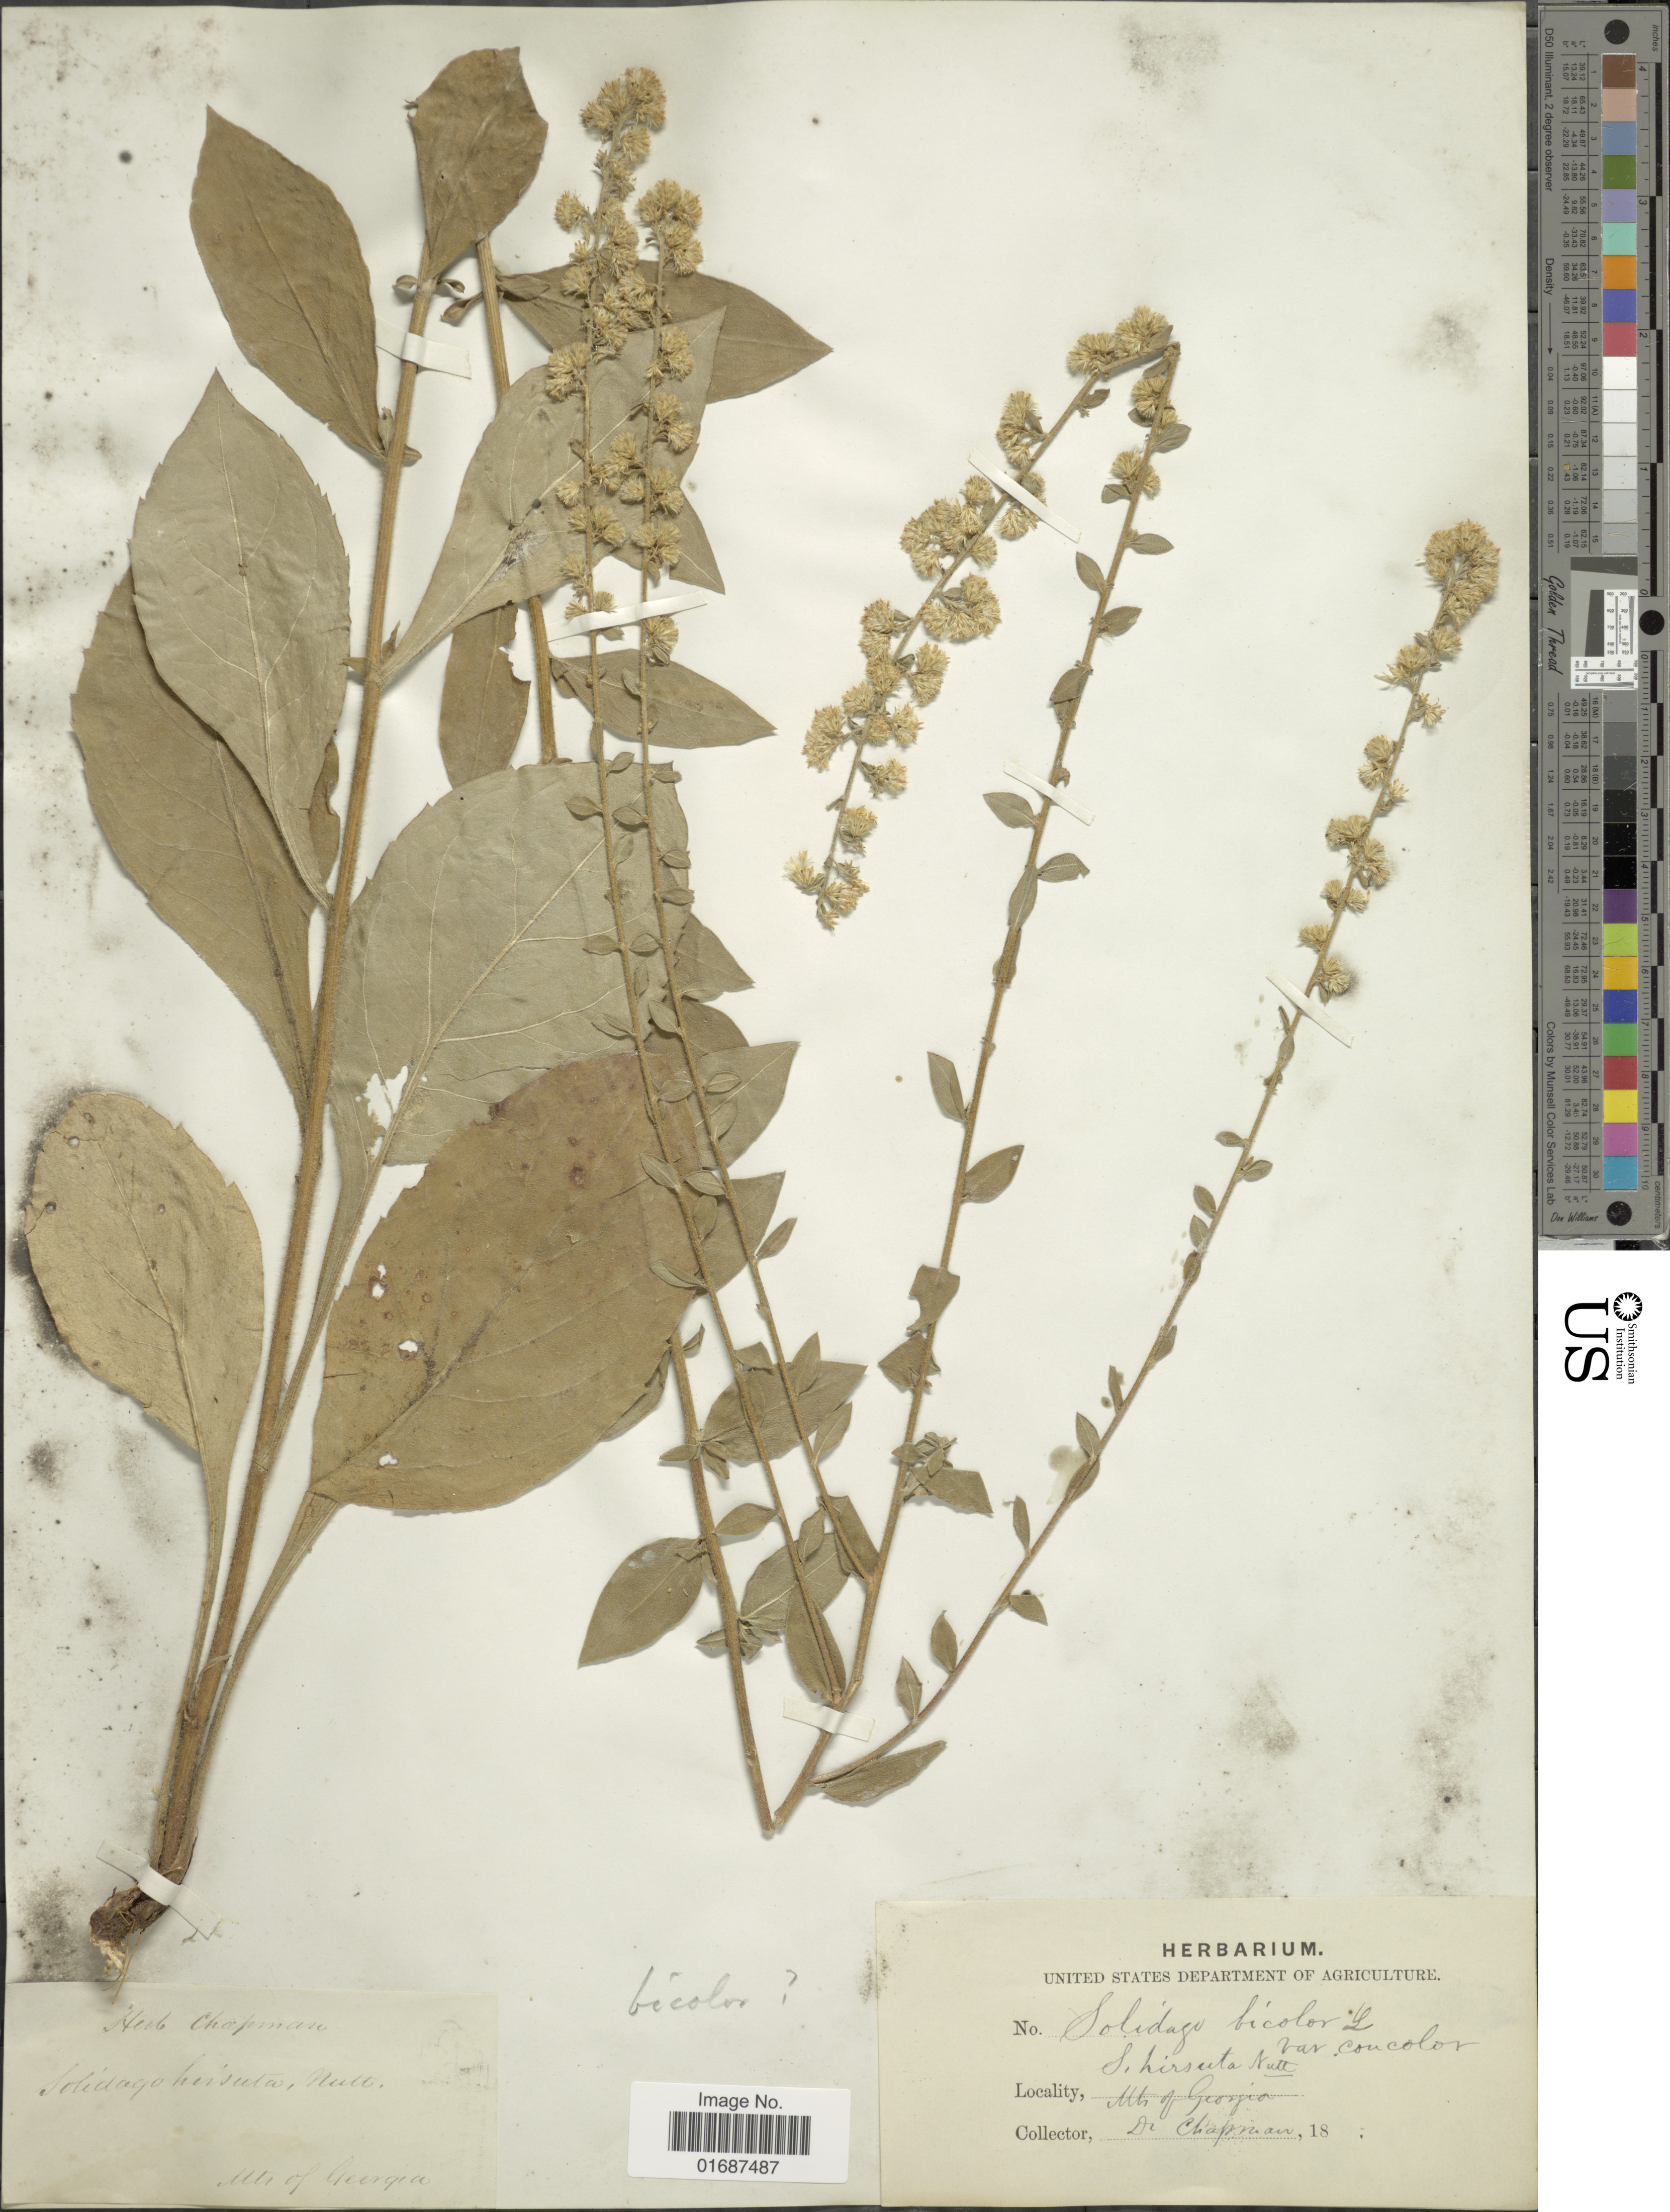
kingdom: Plantae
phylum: Tracheophyta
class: Magnoliopsida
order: Asterales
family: Asteraceae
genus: Solidago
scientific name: Solidago hispida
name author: Muhl. ex Willd.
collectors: A. Chapman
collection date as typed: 18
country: United States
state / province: Georgia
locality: Mts of Georgia